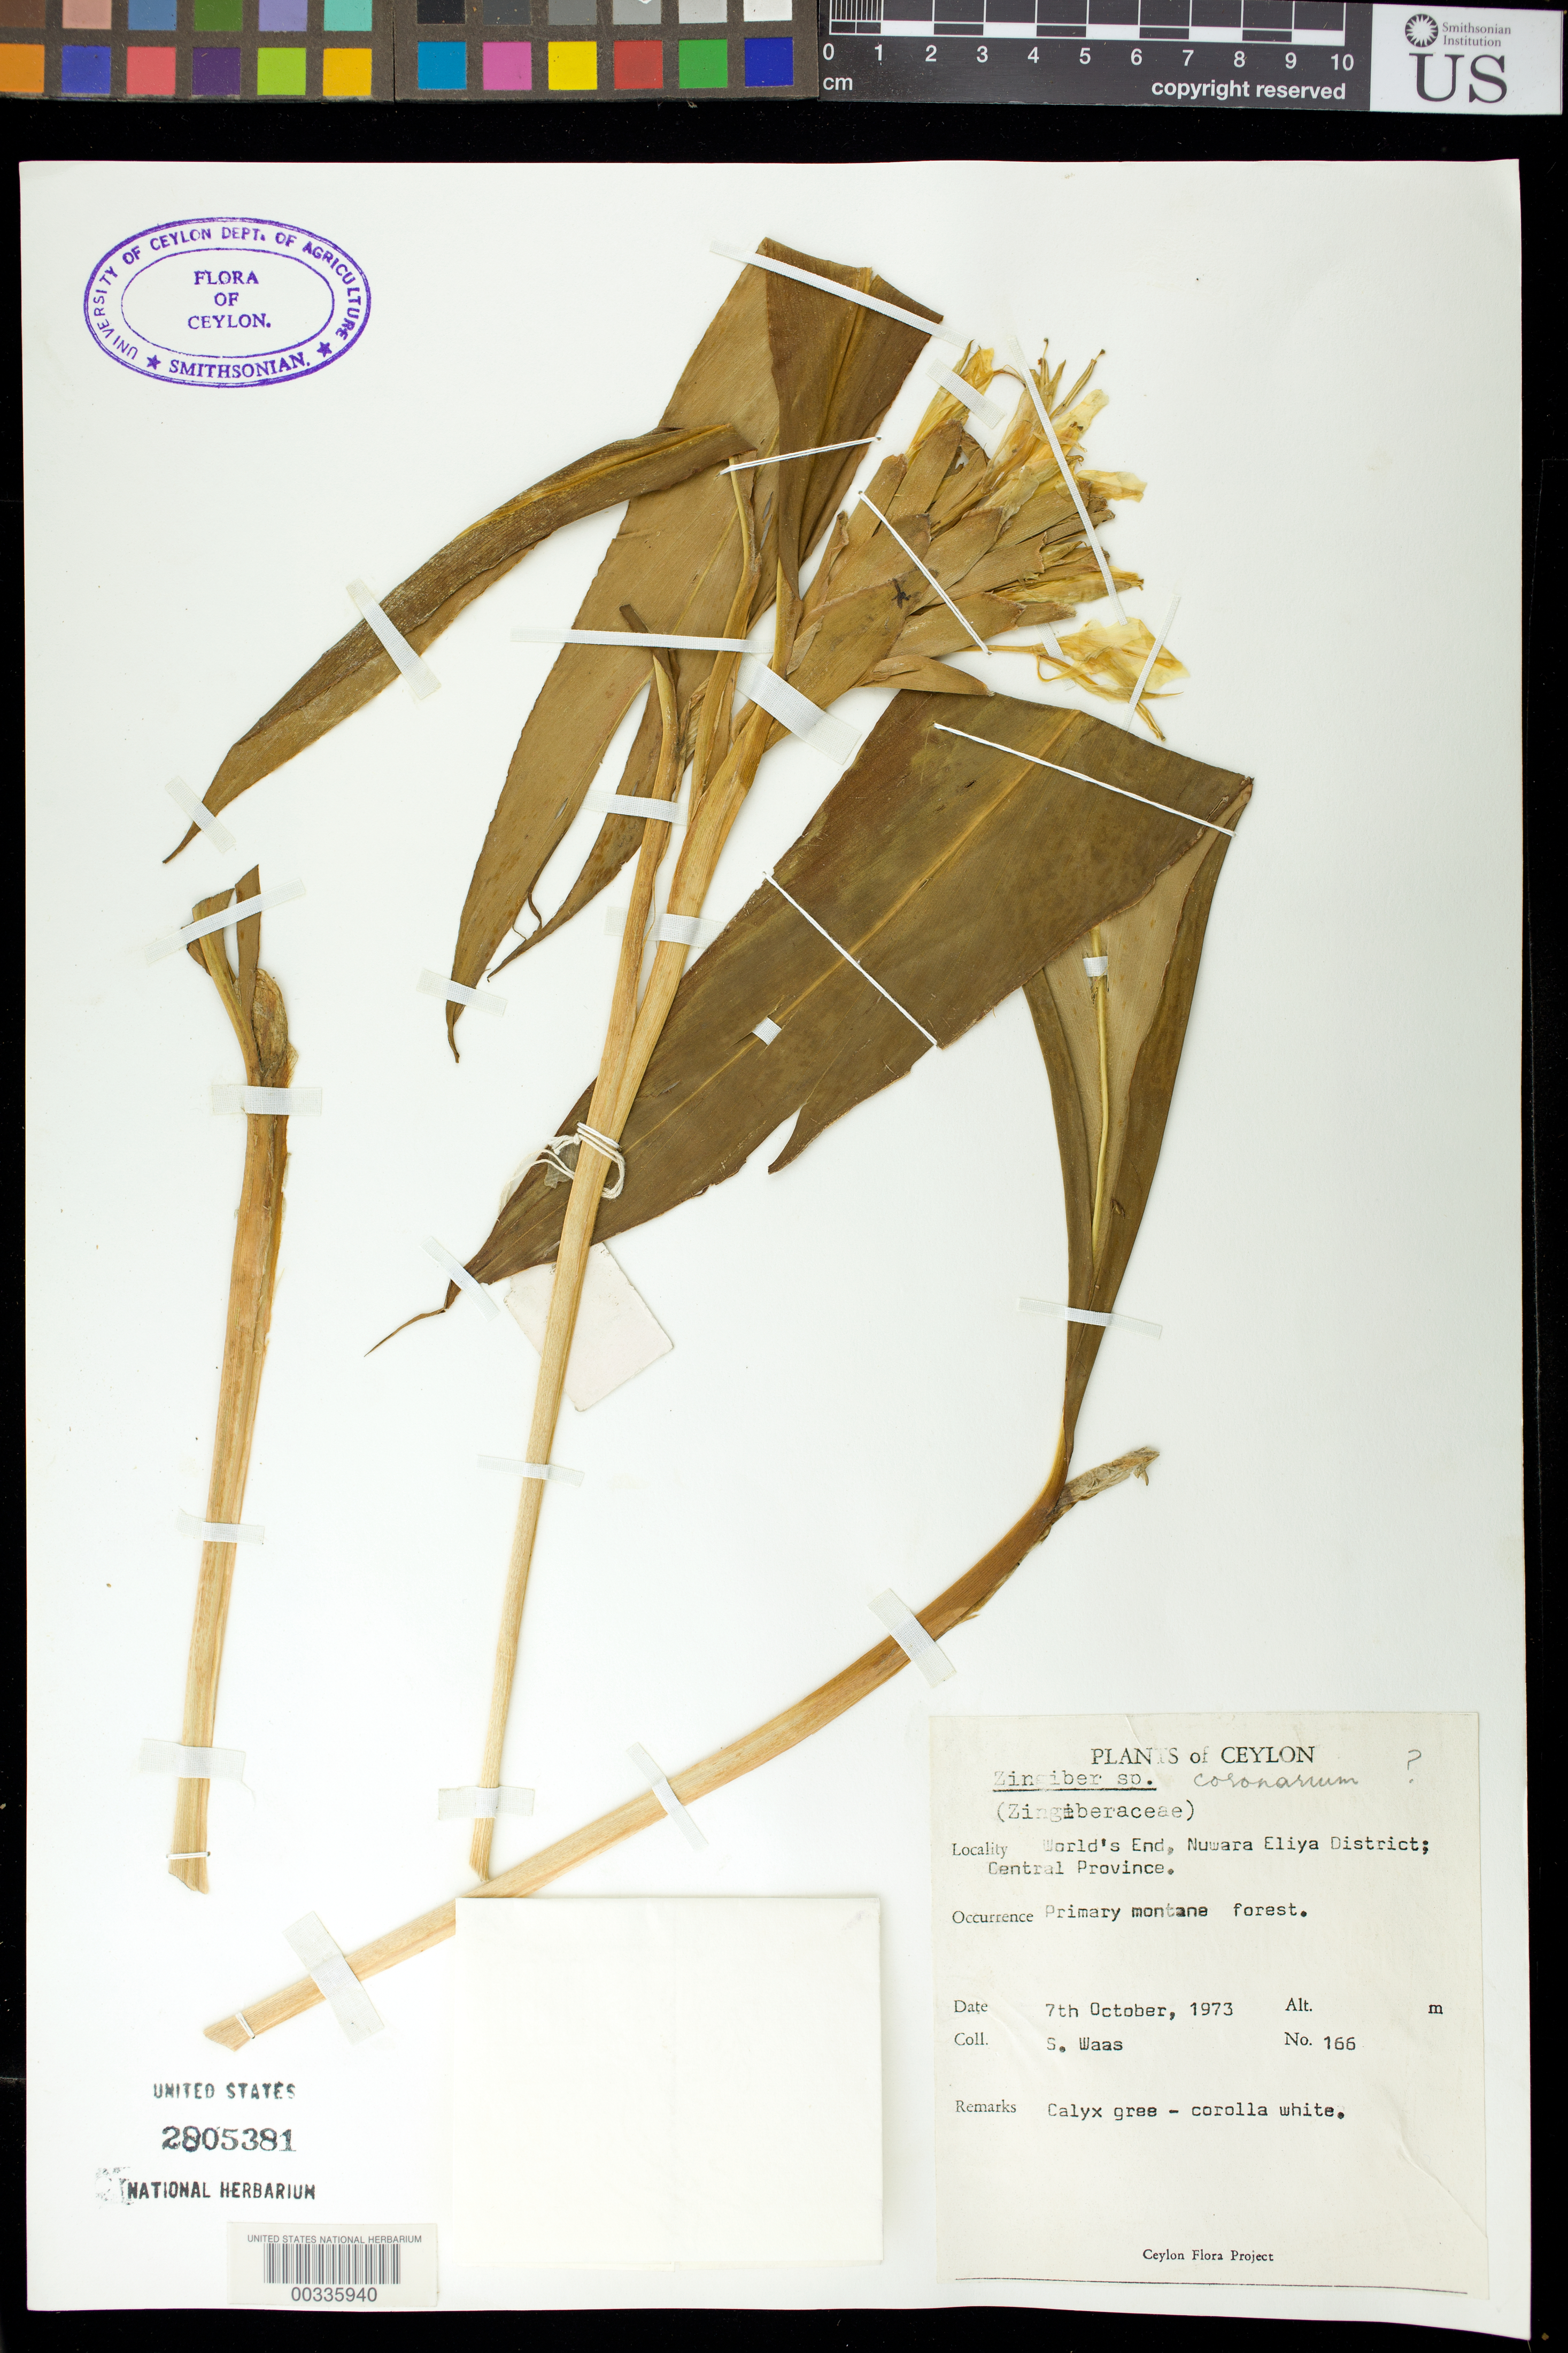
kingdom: Plantae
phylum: Tracheophyta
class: Liliopsida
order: Zingiberales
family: Zingiberaceae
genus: Hedychium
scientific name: Hedychium coronarium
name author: J. Koenig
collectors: S. Waas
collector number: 166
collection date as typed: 07 Oct 1973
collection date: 1973-10-07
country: Sri Lanka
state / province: Central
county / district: Nuwara Eliya Dist.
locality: Plants of ceylon, world's end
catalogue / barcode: US 2805381